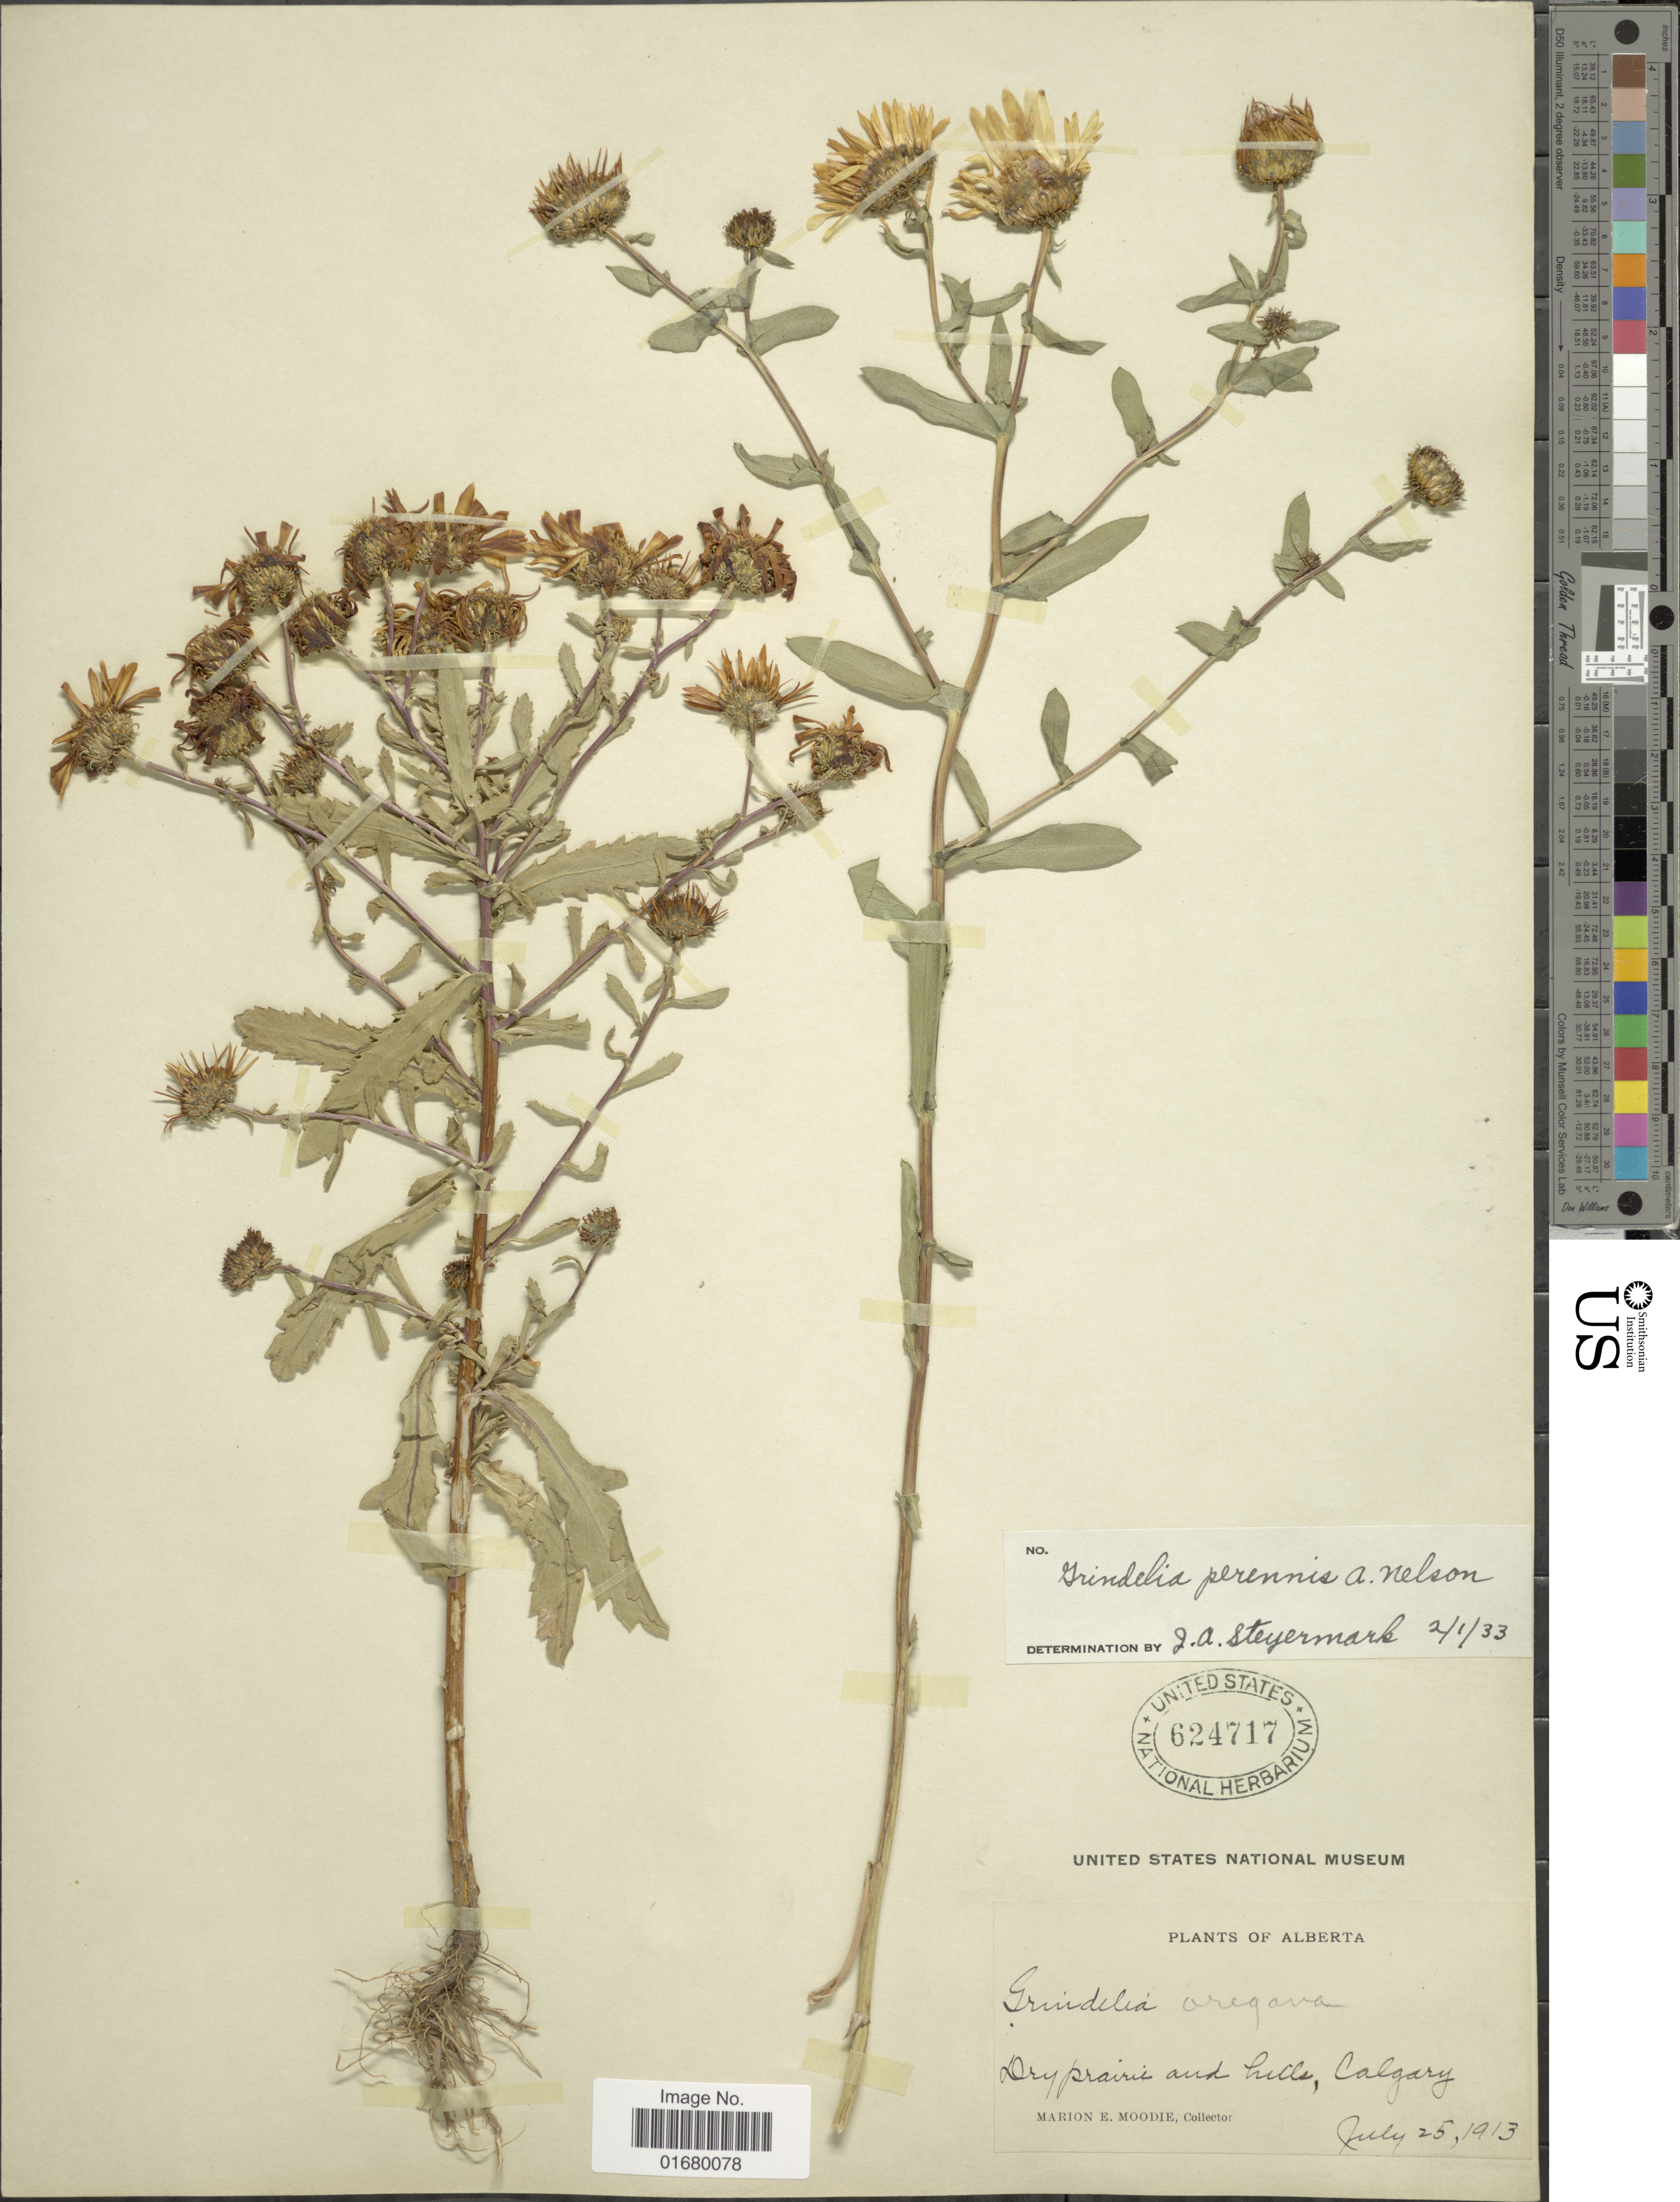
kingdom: Plantae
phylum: Tracheophyta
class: Magnoliopsida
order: Asterales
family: Asteraceae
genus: Grindelia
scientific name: Grindelia perennis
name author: A. Nelson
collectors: M. E. Moodie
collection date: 1913-07-25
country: Canada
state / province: Alberta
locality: Calgary.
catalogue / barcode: US 624717